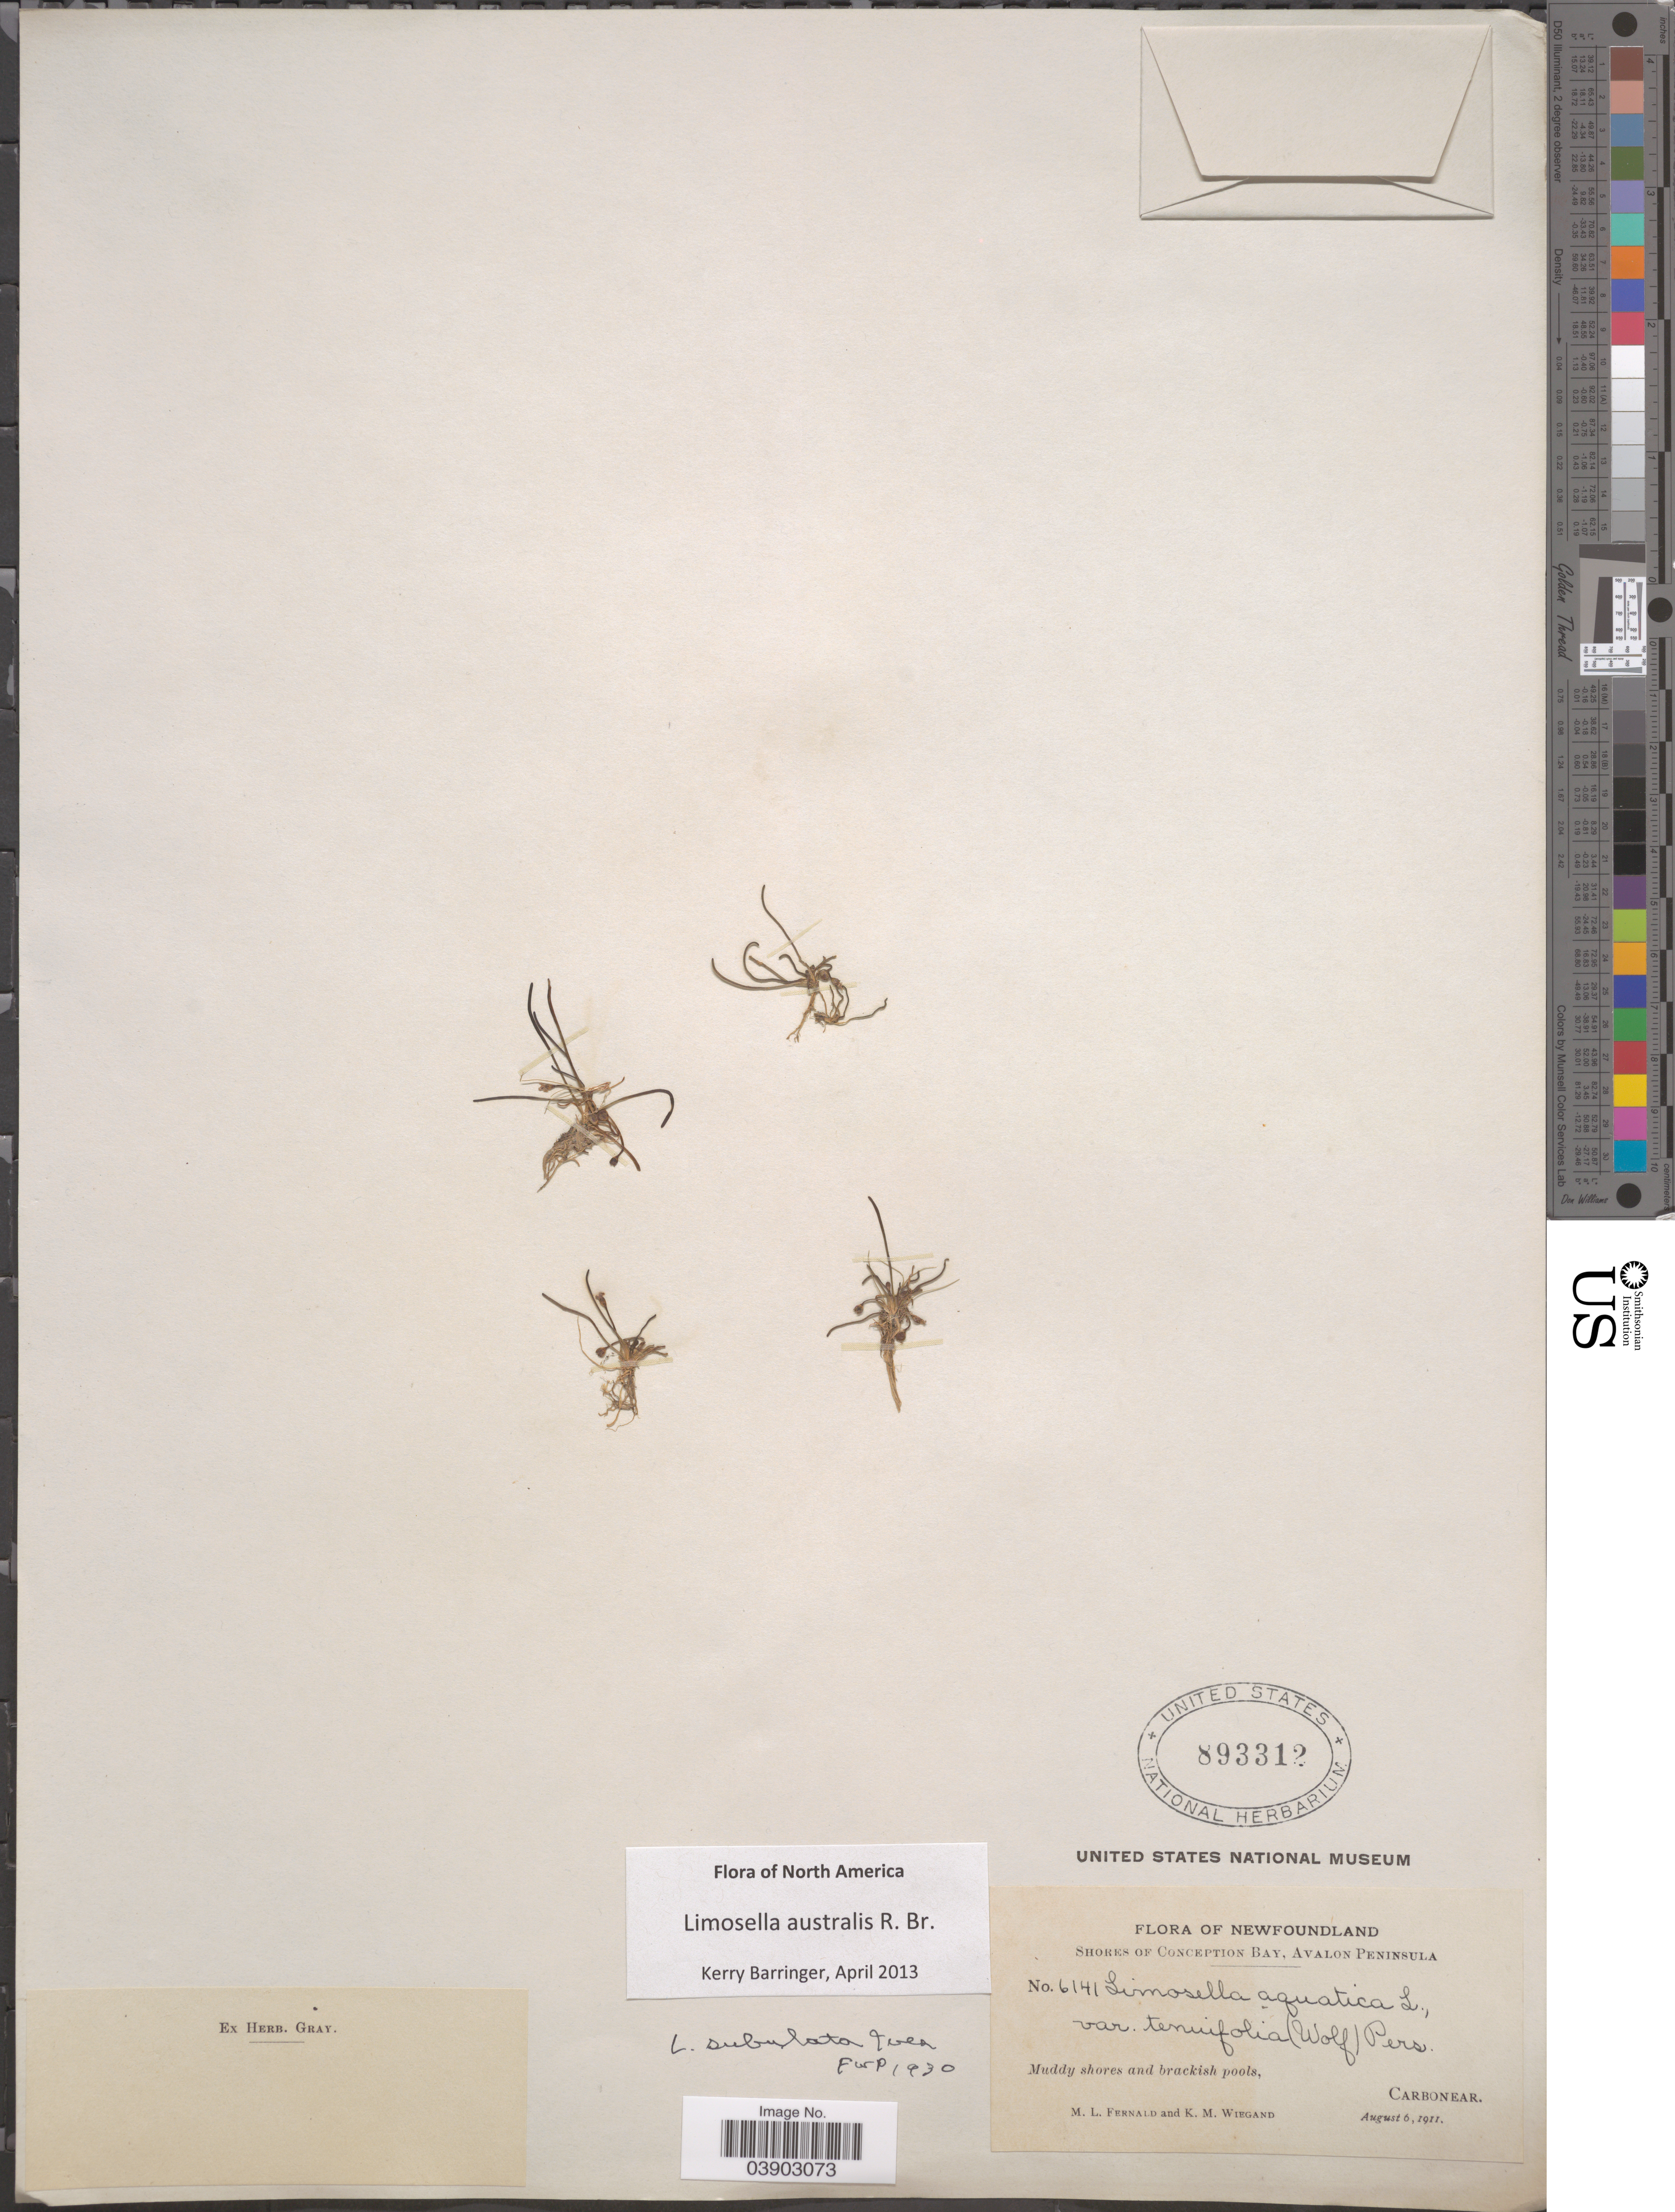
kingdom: Plantae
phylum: Tracheophyta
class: Magnoliopsida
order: Lamiales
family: Scrophulariaceae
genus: Limosella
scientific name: Limosella australis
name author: R. Br.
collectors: M. L. Fernald & K. M. Wiegand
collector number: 6141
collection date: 1911-08-06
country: Canada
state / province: Newfoundland and Labrador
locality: Shores of Conception Bay, Avalon Peninsula. Carbonear.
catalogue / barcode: US 893312